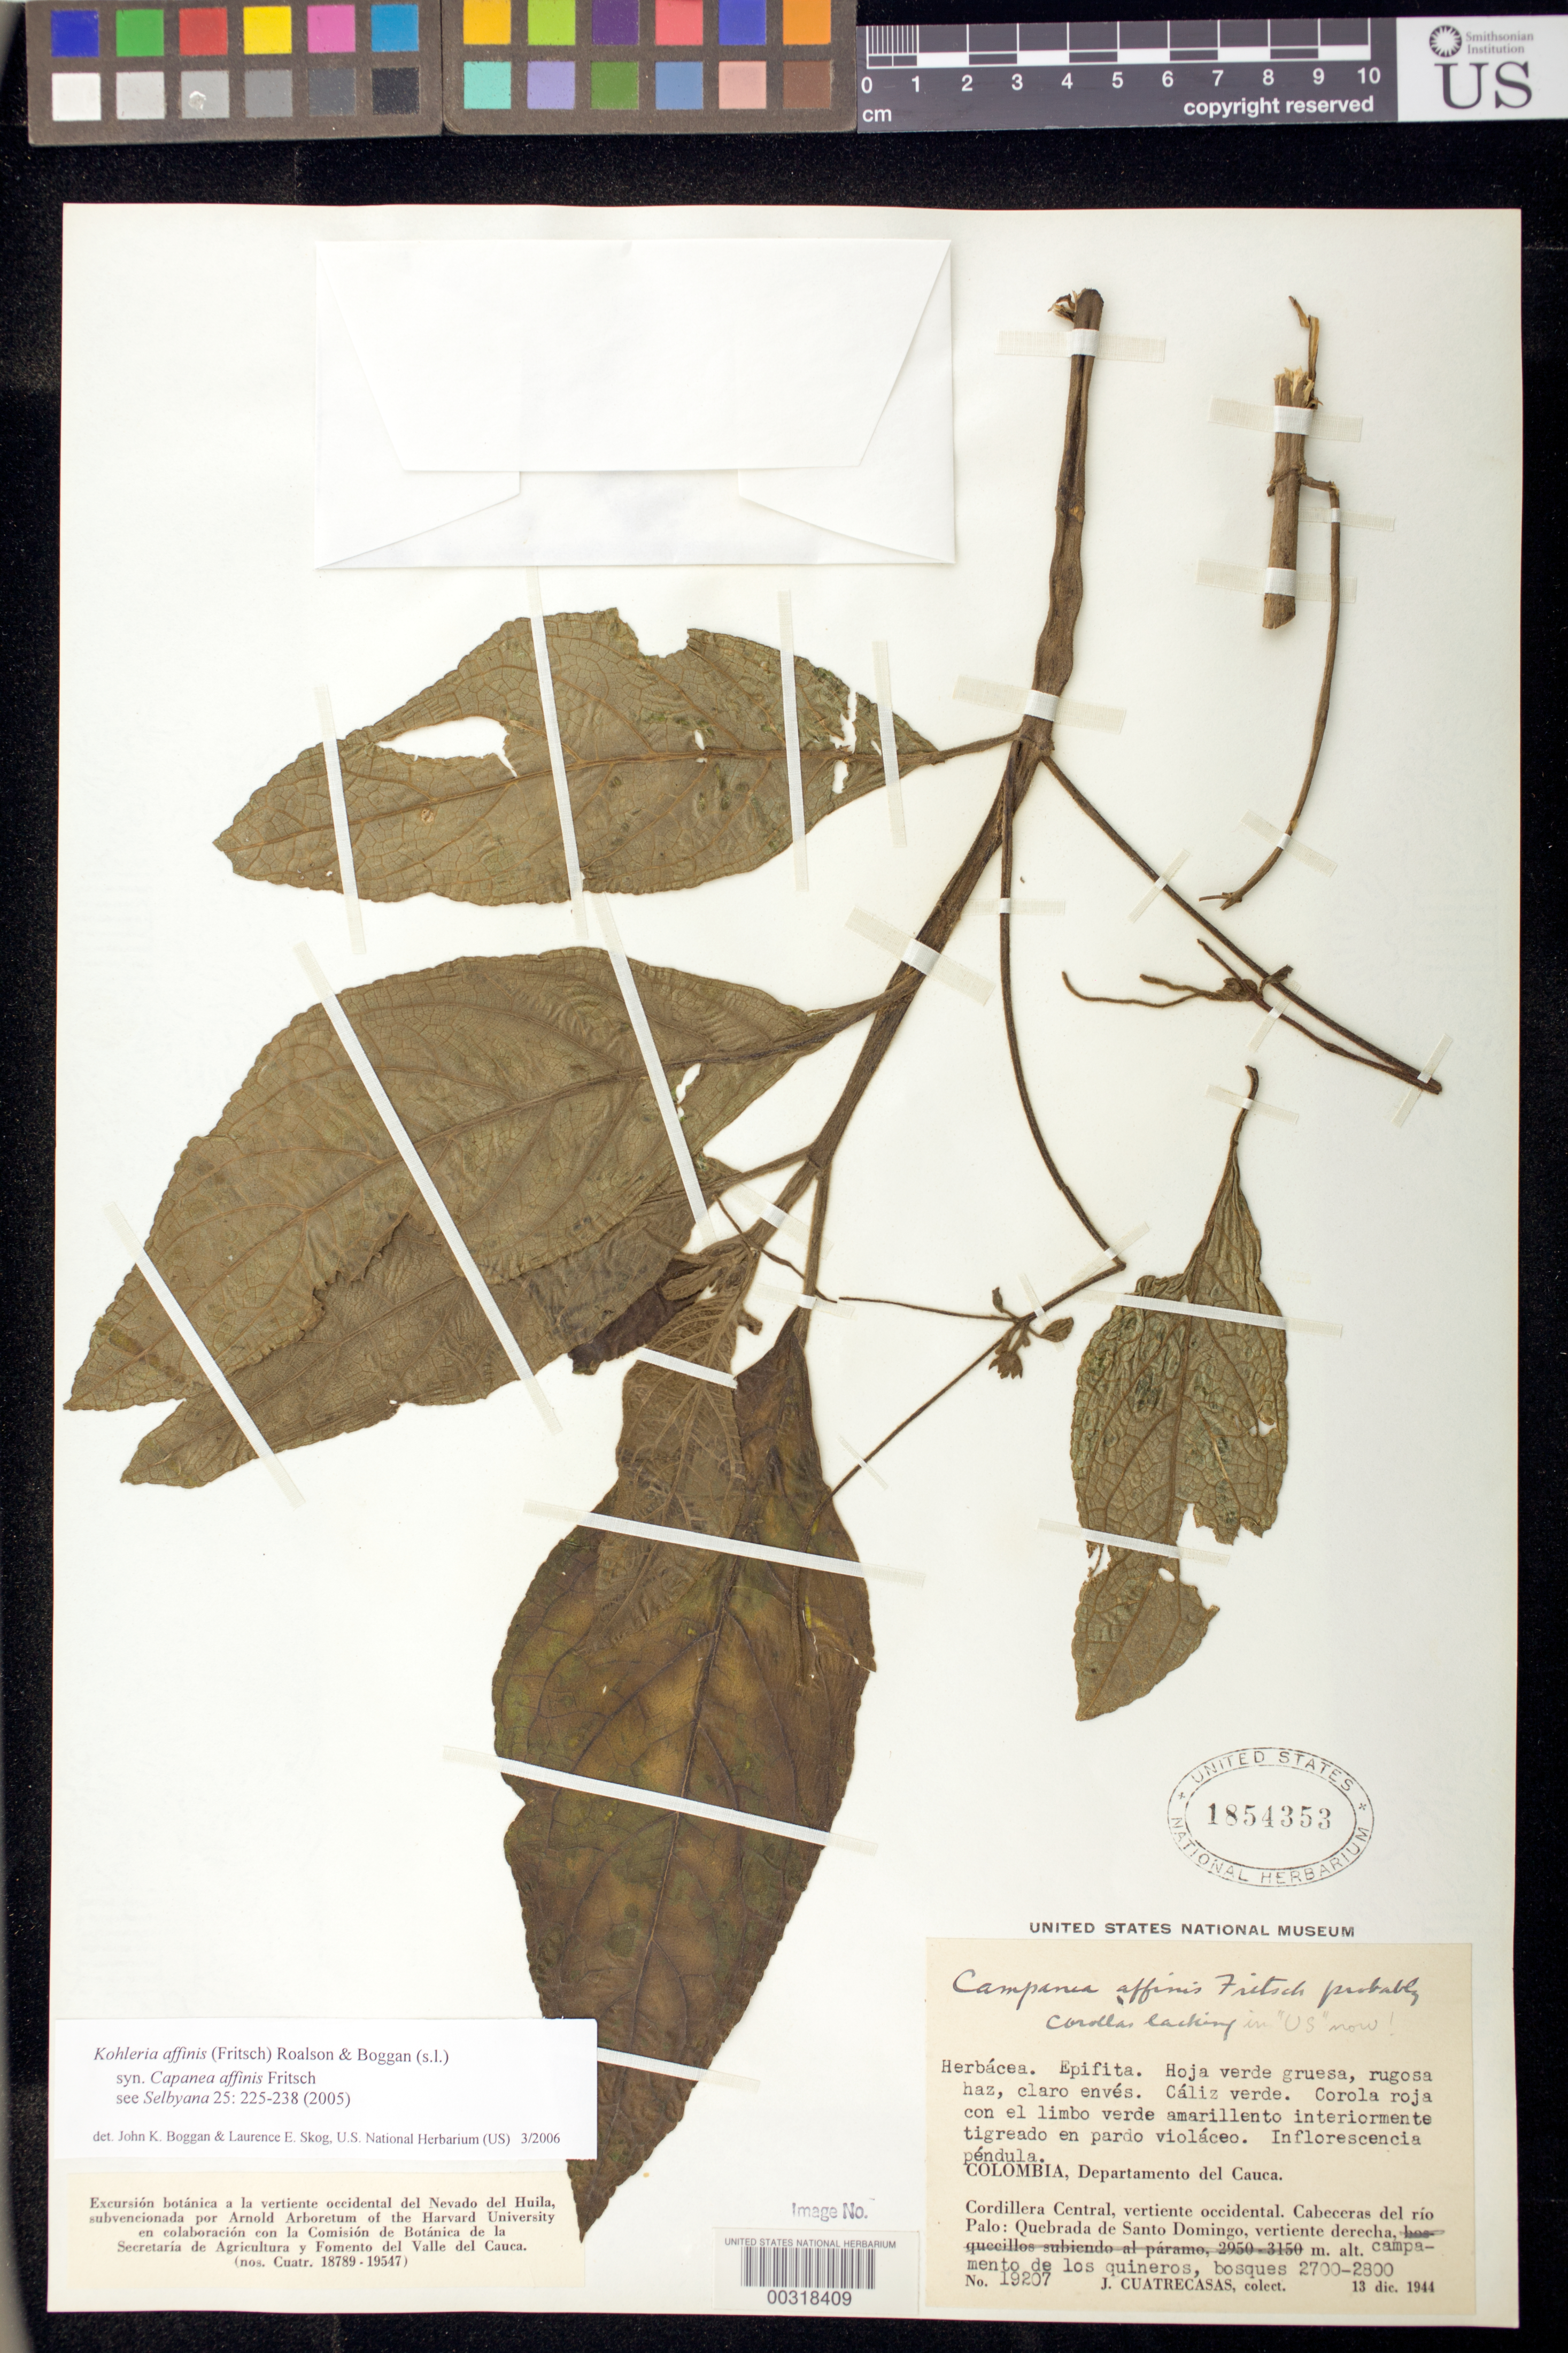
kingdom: Plantae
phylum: Tracheophyta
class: Magnoliopsida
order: Lamiales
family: Gesneriaceae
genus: Kohleria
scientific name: Kohleria affinis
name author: (Fritsch) Roalson & Boggan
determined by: Boggan, J. K.; Skog, L. E.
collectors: J. Cuatrecasas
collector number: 19207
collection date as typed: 13 Dec 1944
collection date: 1944-12-13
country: Colombia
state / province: Cauca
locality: Cordillera central, western slope, city of Rio Palo, Quebrada of Santo Domingo, right slope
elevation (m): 2700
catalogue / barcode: US 1854353